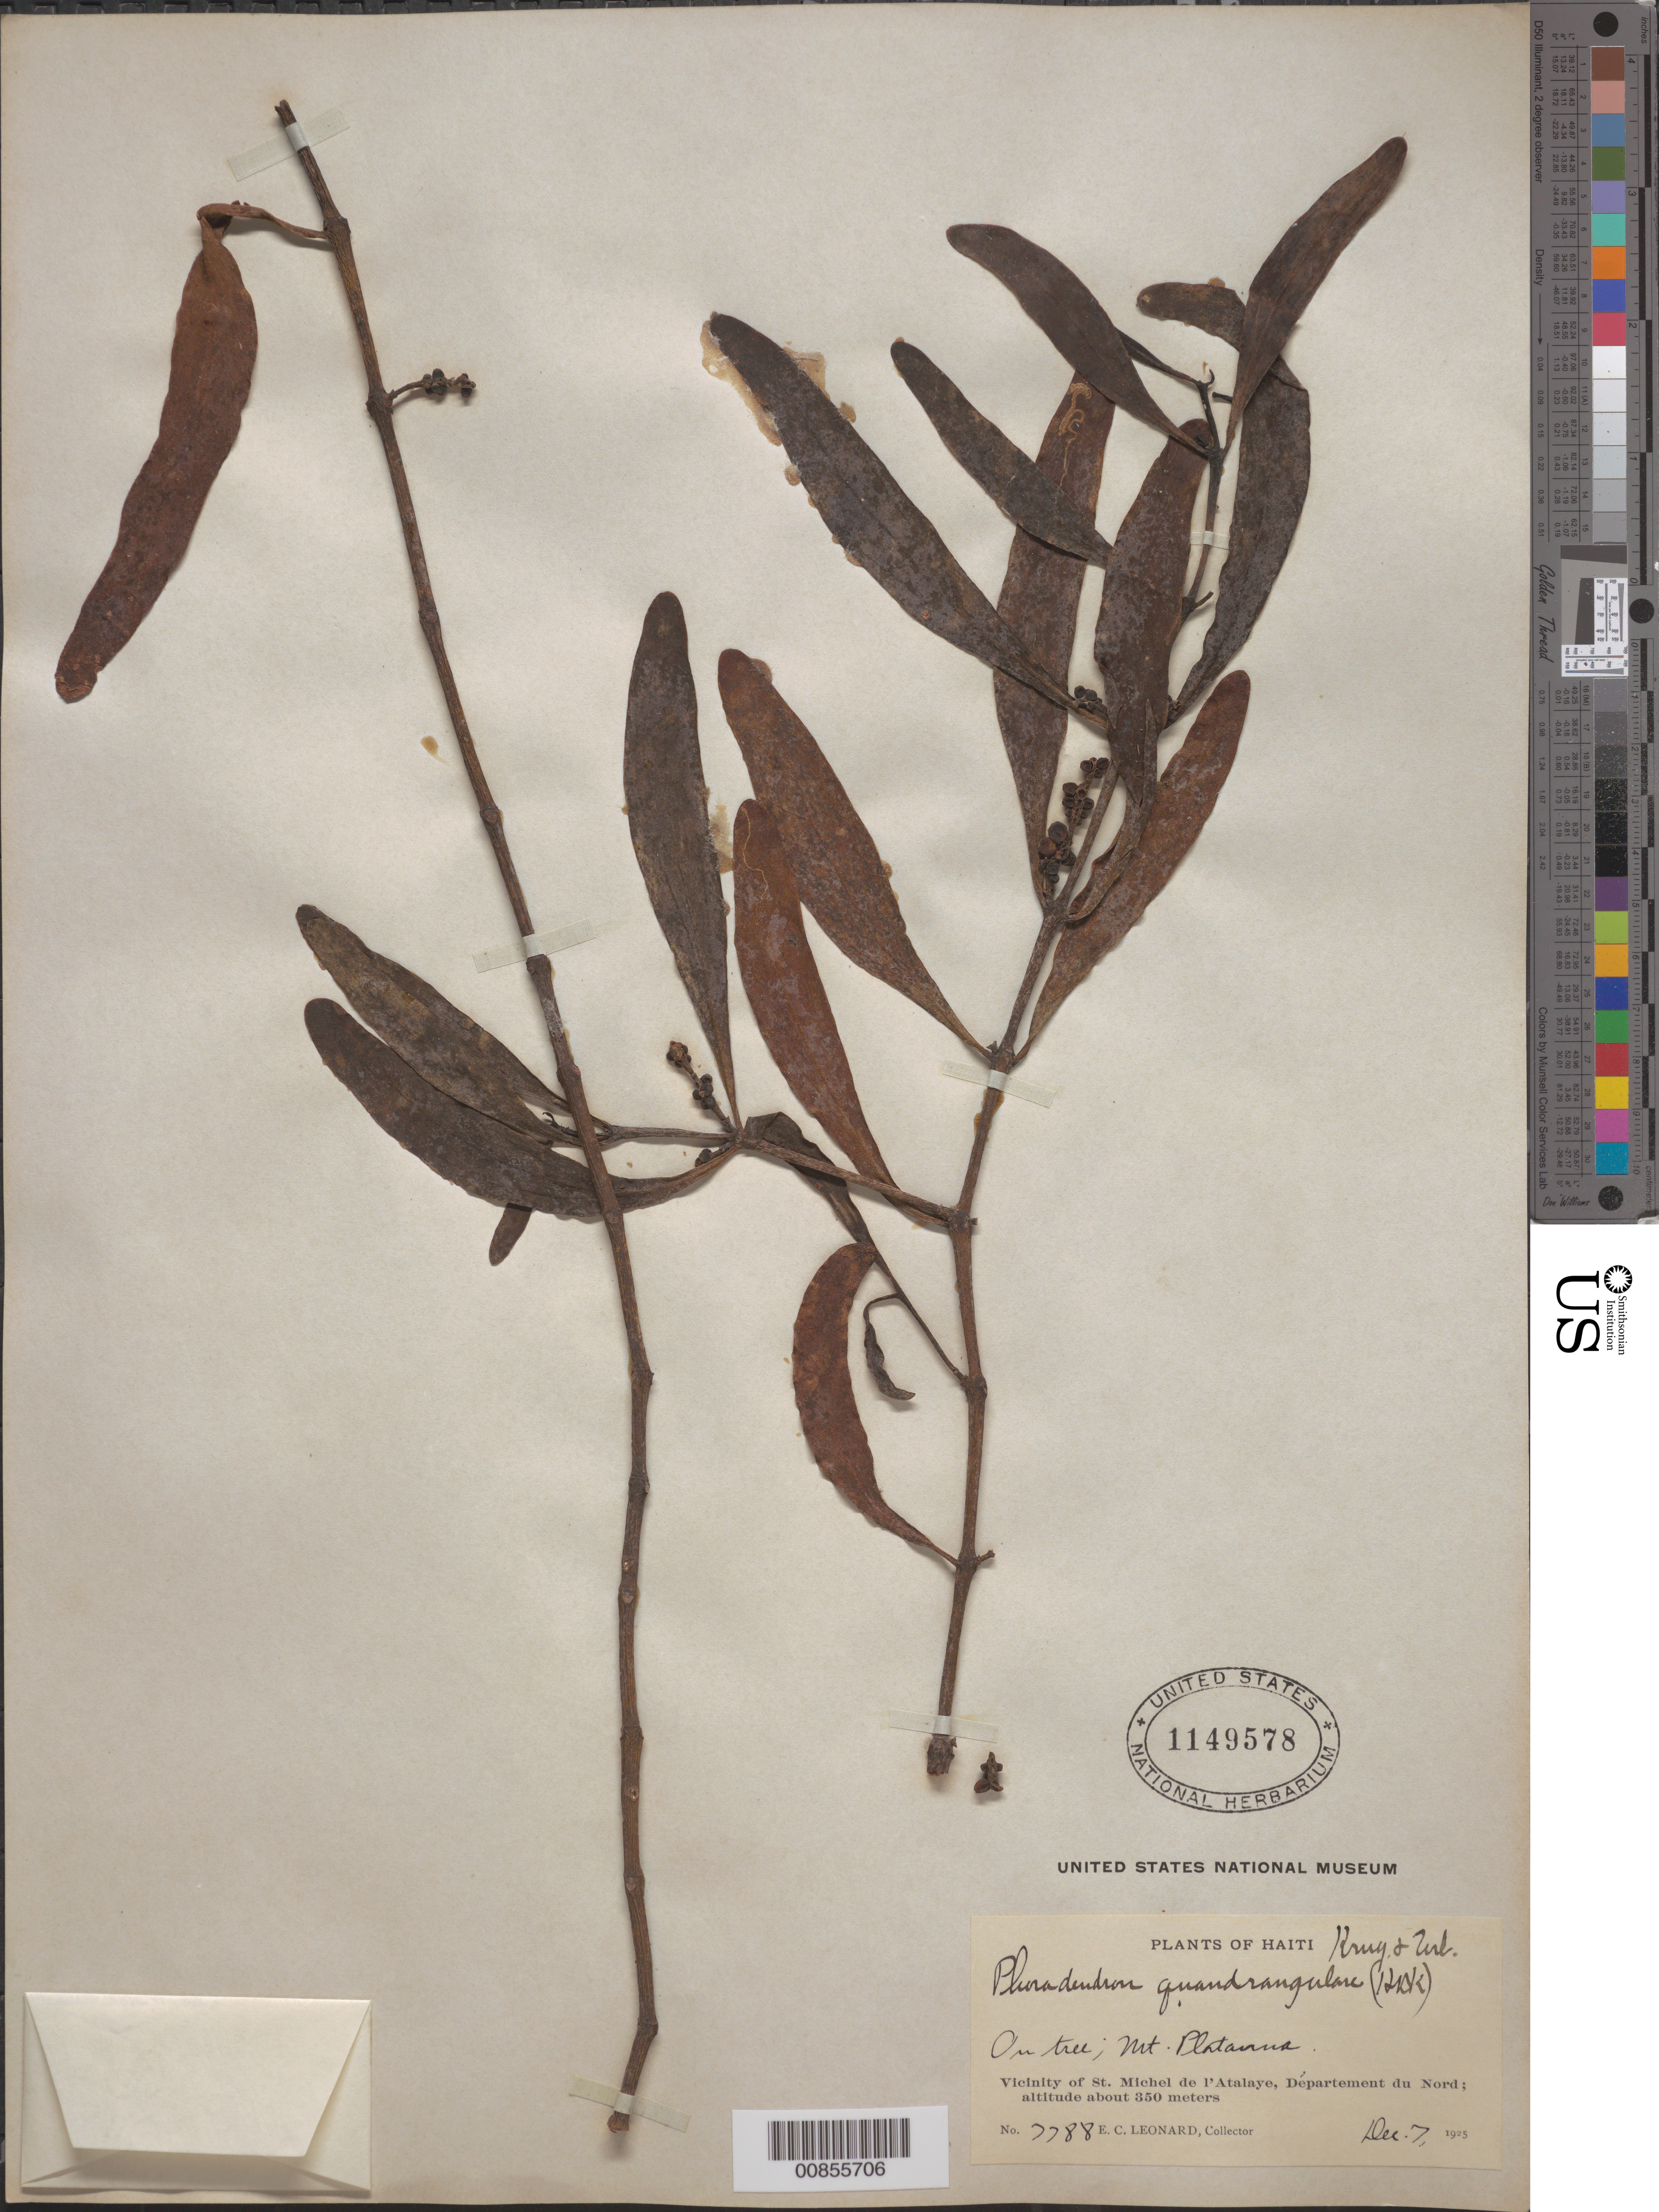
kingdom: Plantae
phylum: Tracheophyta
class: Magnoliopsida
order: Santalales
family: Viscaceae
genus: Phoradendron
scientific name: Phoradendron quadrangulare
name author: (Kunth) Griseb.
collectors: E. C. Leonard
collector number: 7788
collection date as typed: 07 Dec 1925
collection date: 1925-12-07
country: Haiti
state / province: Nord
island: Hispaniola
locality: Mt. Platanna. Vicinity of St. Michel de l'Atalaye.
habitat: On tree.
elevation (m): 350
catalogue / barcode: US 1149578